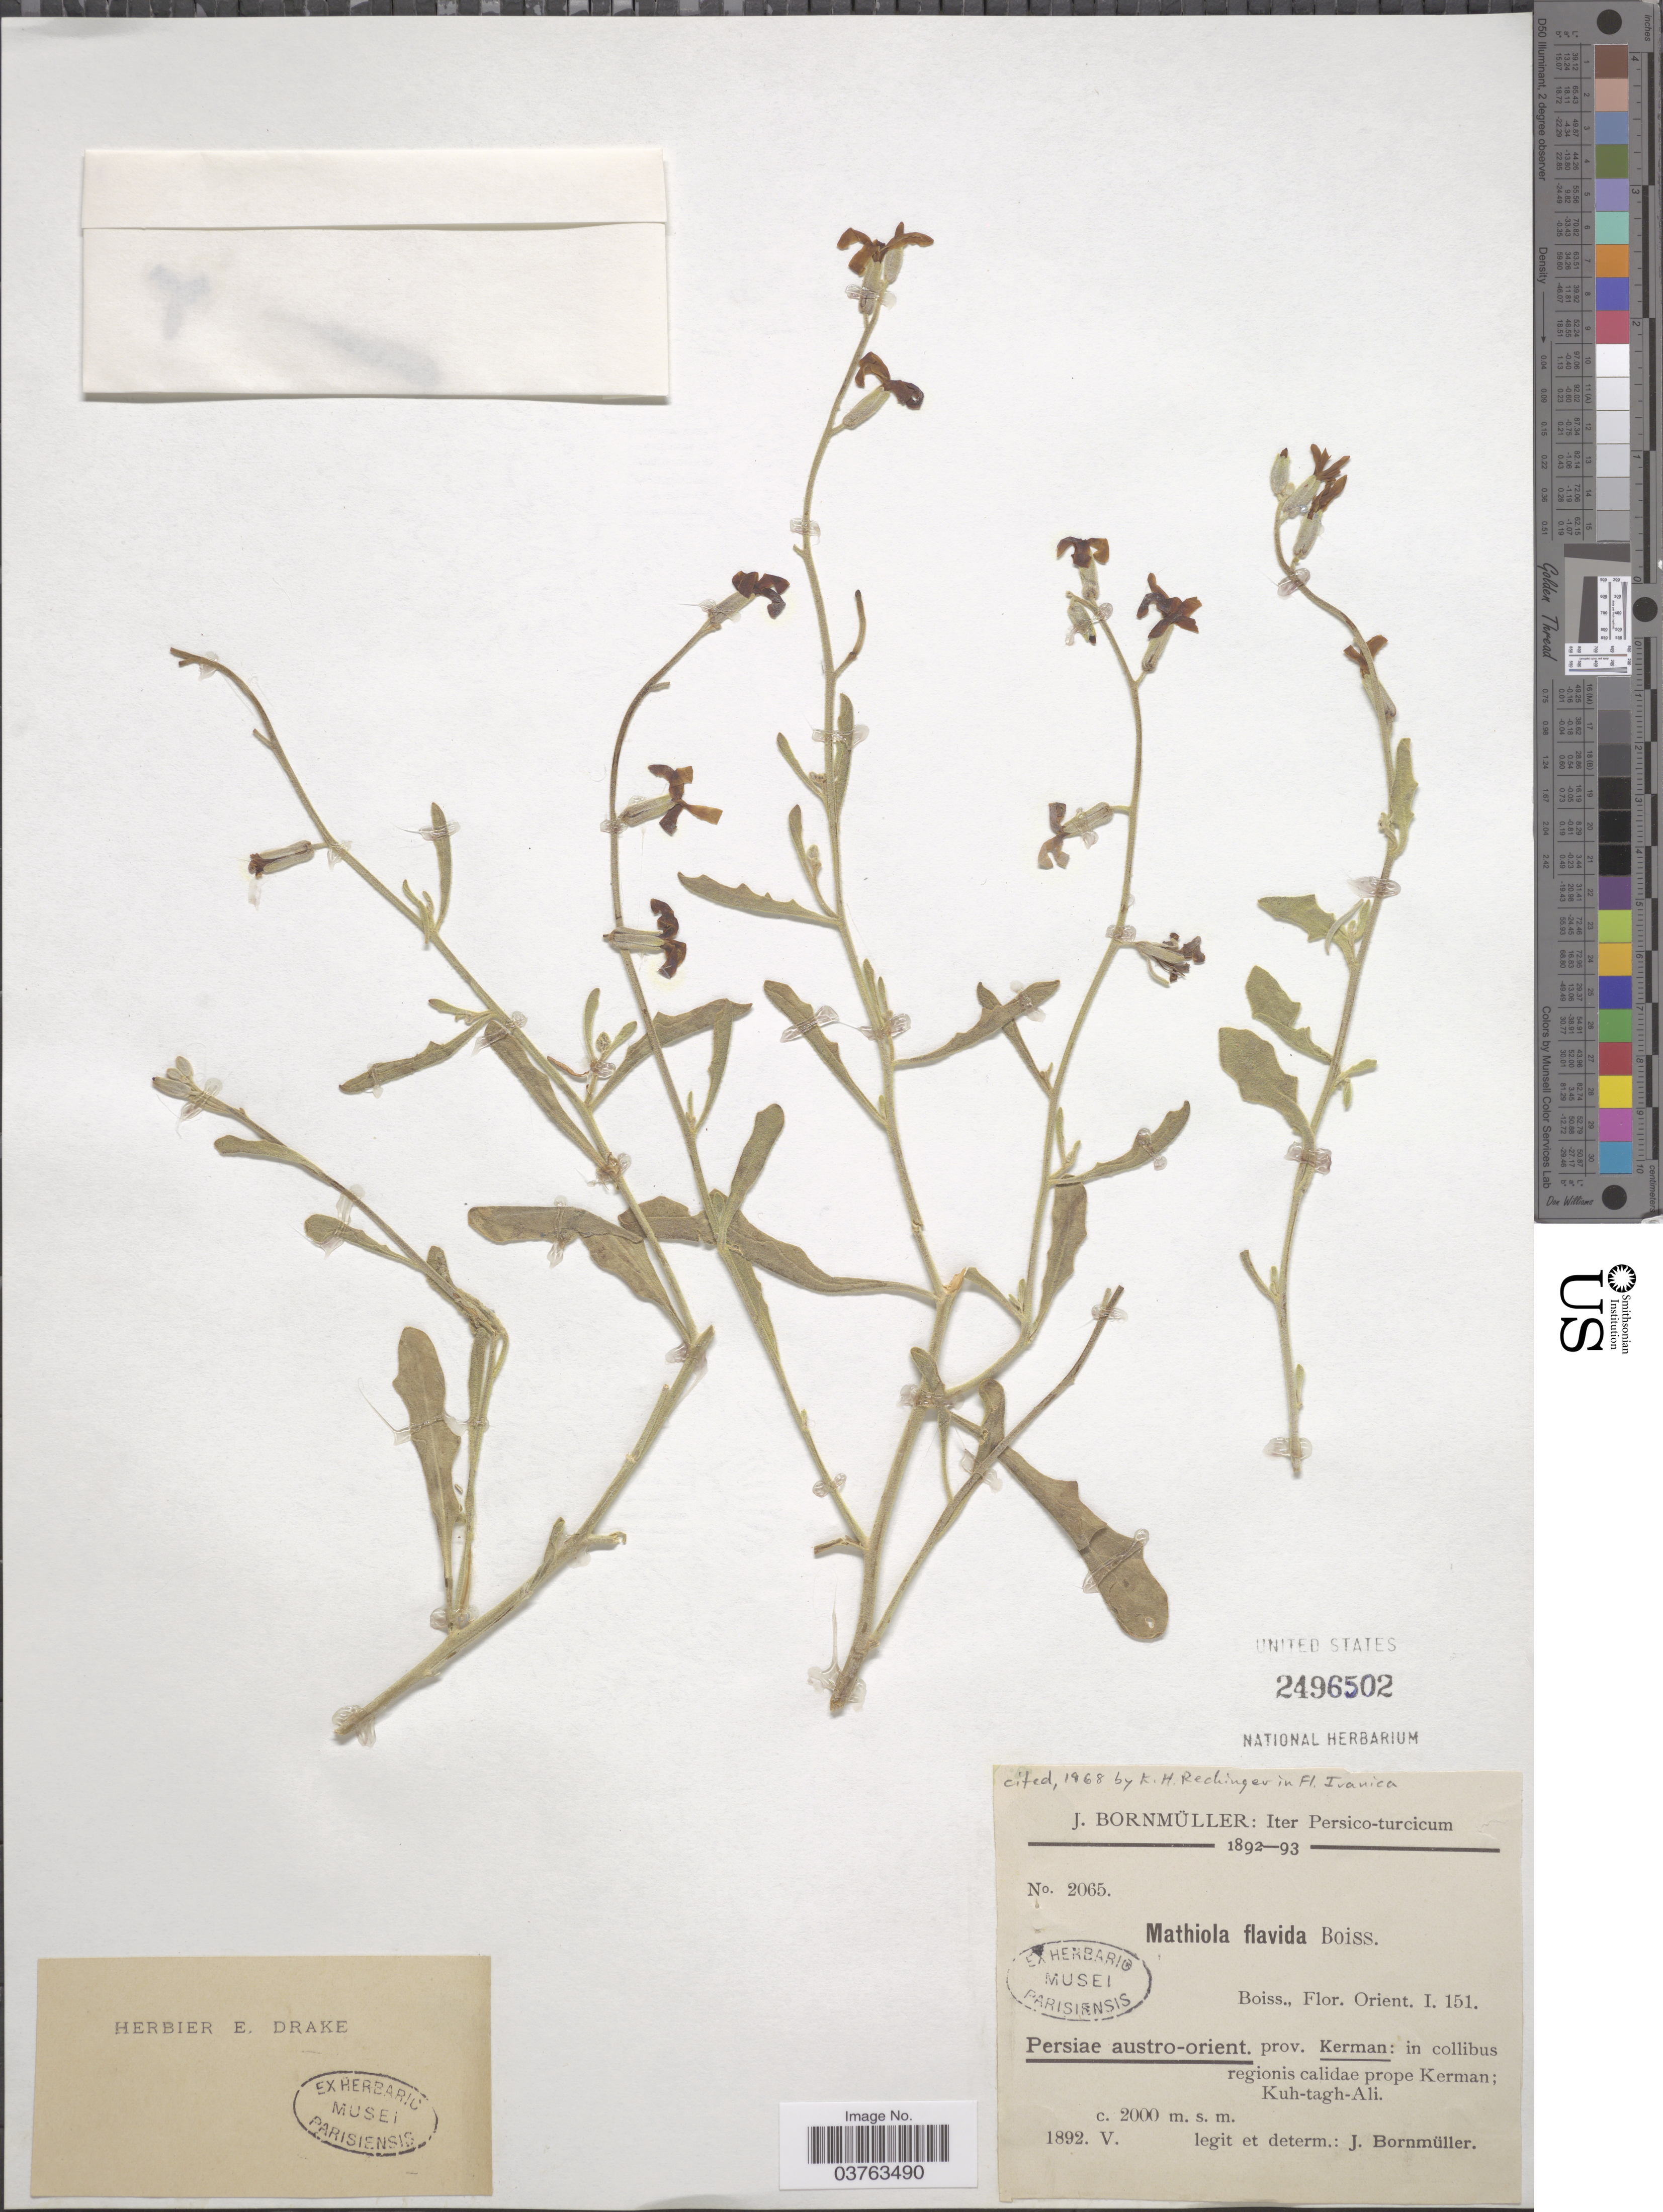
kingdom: Plantae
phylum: Tracheophyta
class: Magnoliopsida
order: Brassicales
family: Brassicaceae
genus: Matthiola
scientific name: Matthiola flavida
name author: Boiss.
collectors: J. Bornmüller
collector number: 2065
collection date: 1892-05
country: Iran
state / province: Kerman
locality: Iter Persico-turcicum. Persiæ austro-orient. prov. Kerman: in collibus regionis calidæ prope Kerman; Kuh-tagh-Ali.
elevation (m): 2000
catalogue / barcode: US 2496502